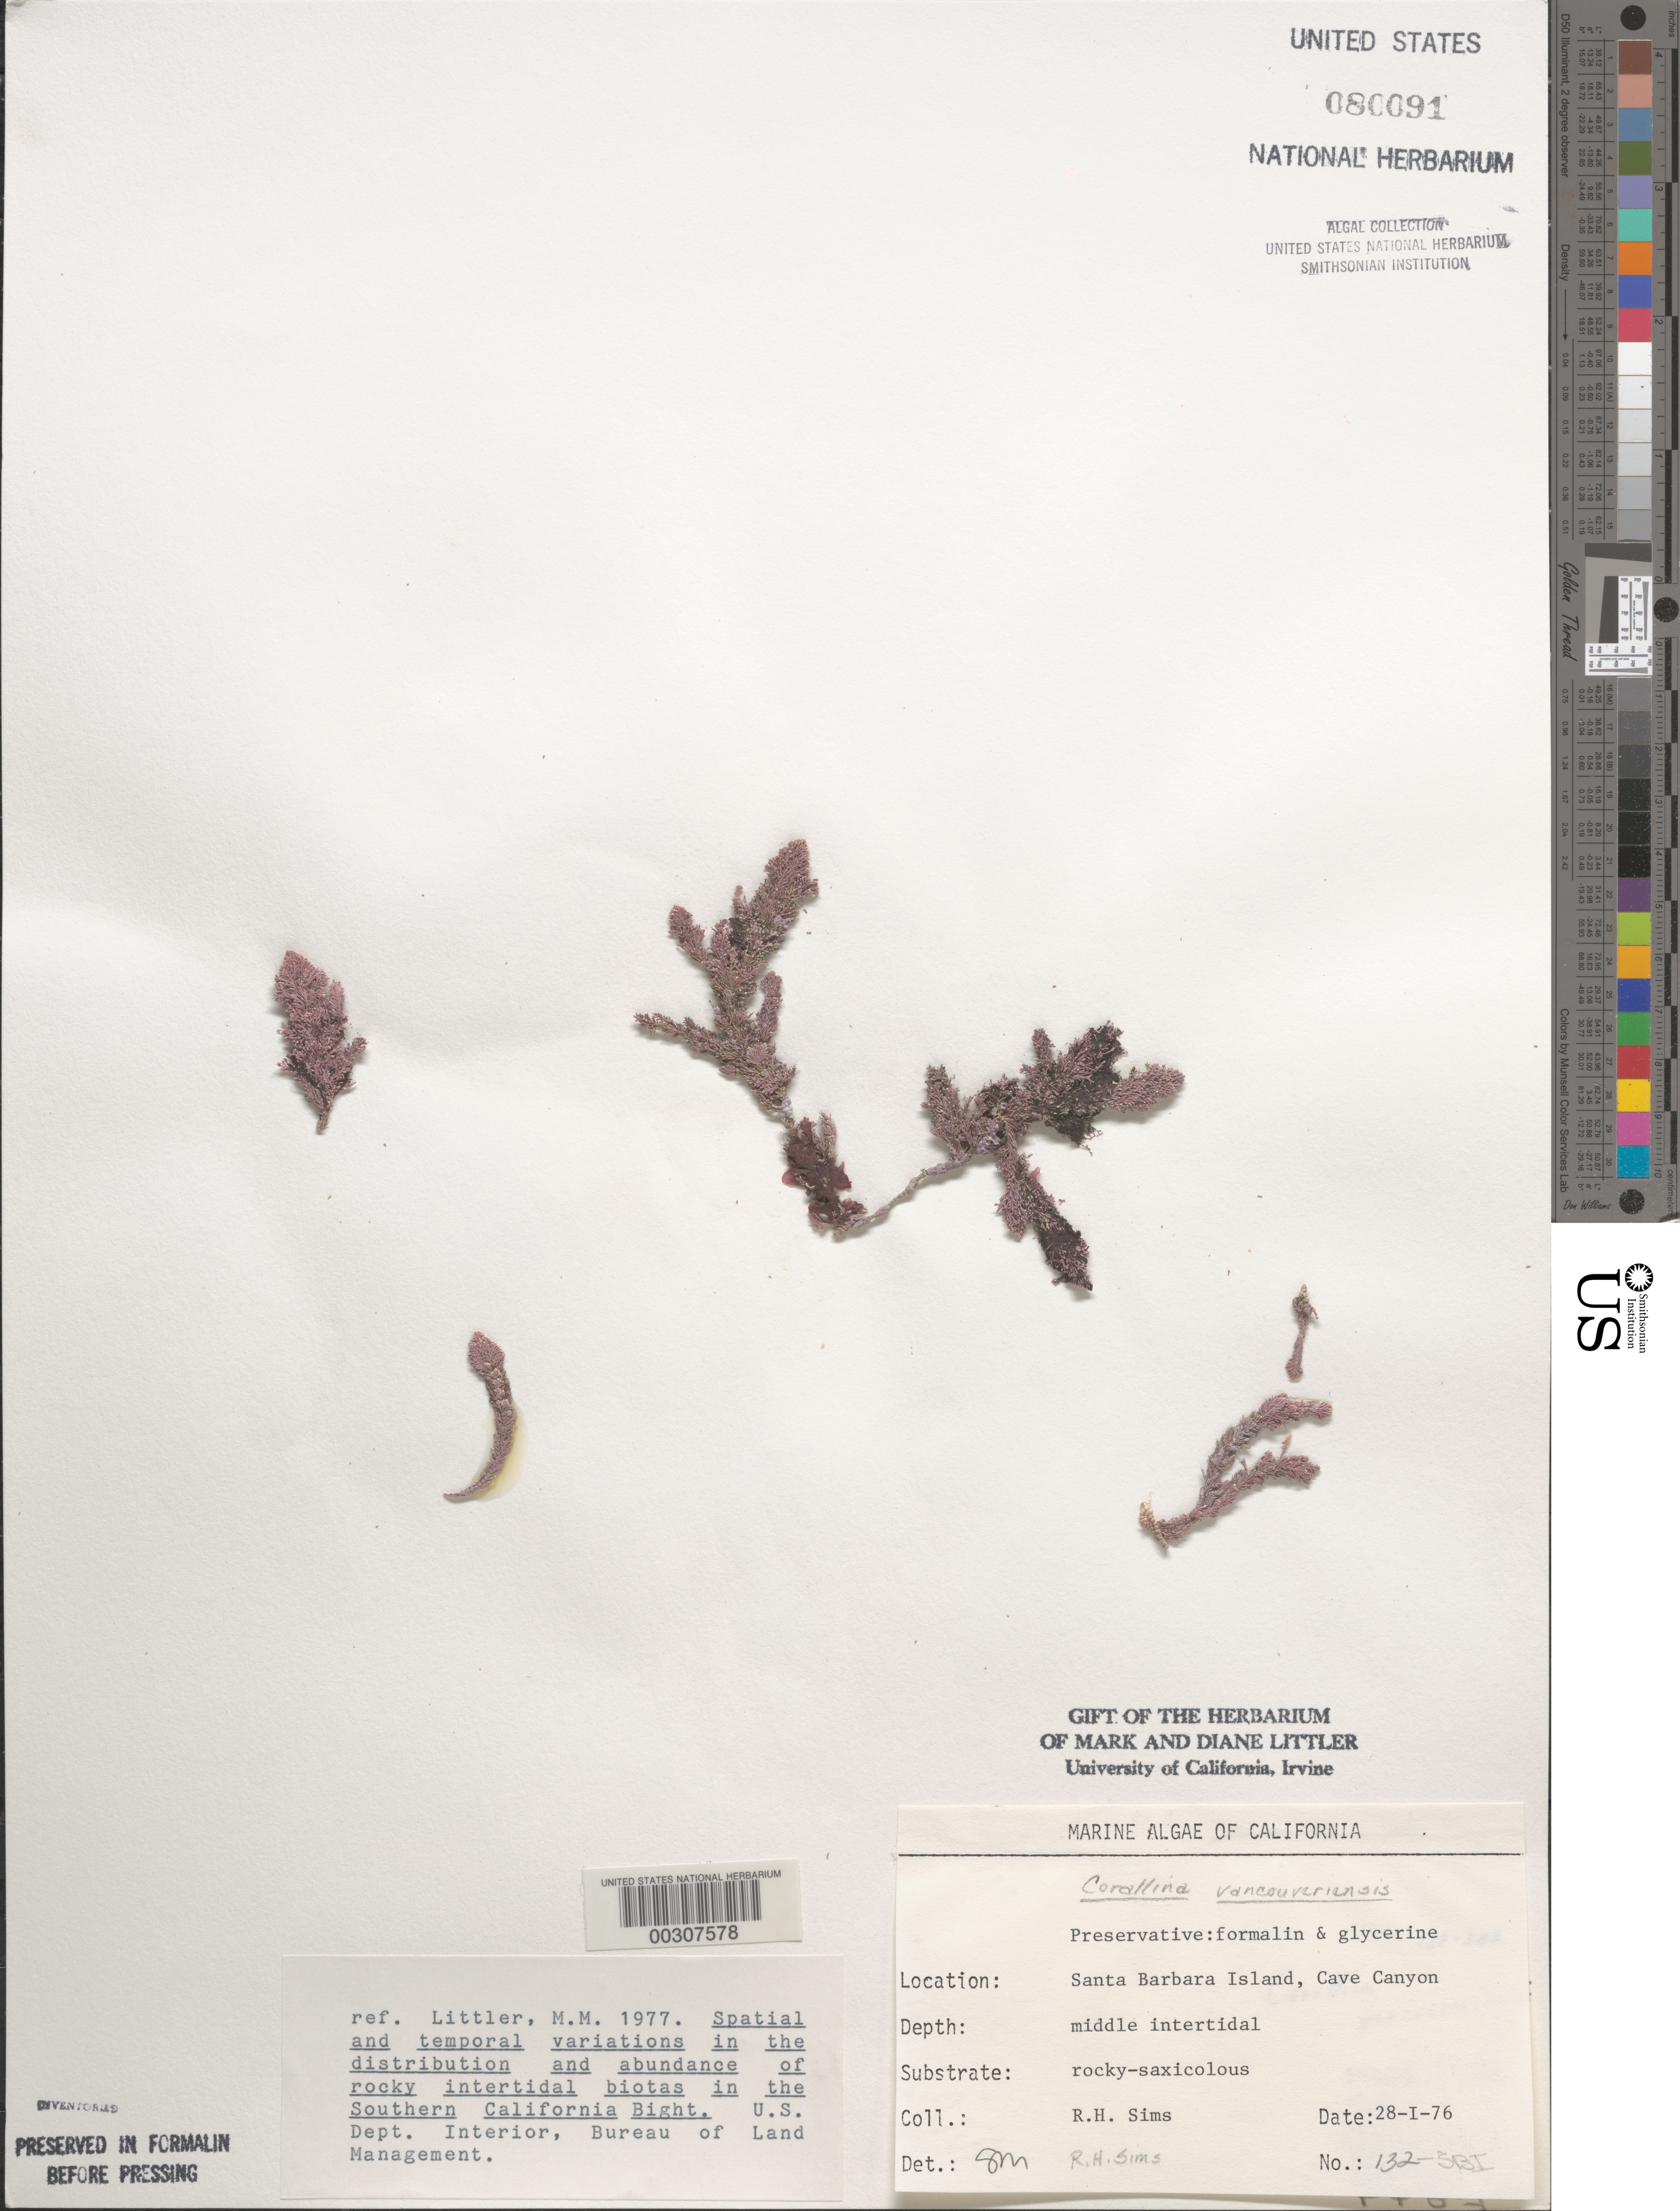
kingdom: Plantae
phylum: Rhodophyta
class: Florideophyceae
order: Corallinales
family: Corallinaceae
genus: Corallina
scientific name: Corallina vancouveriensis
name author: Yendo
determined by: Sims, Robert H.; Murray, S. N.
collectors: R. H. Sims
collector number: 132-sbi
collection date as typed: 28 Jan 1976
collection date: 1976-01-28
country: United States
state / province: California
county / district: Santa Barbara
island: Santa Barbara Island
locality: Cave Canyon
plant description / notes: BLM-SOCALBIGHT Rocky Intertidal Survey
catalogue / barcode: US 80091